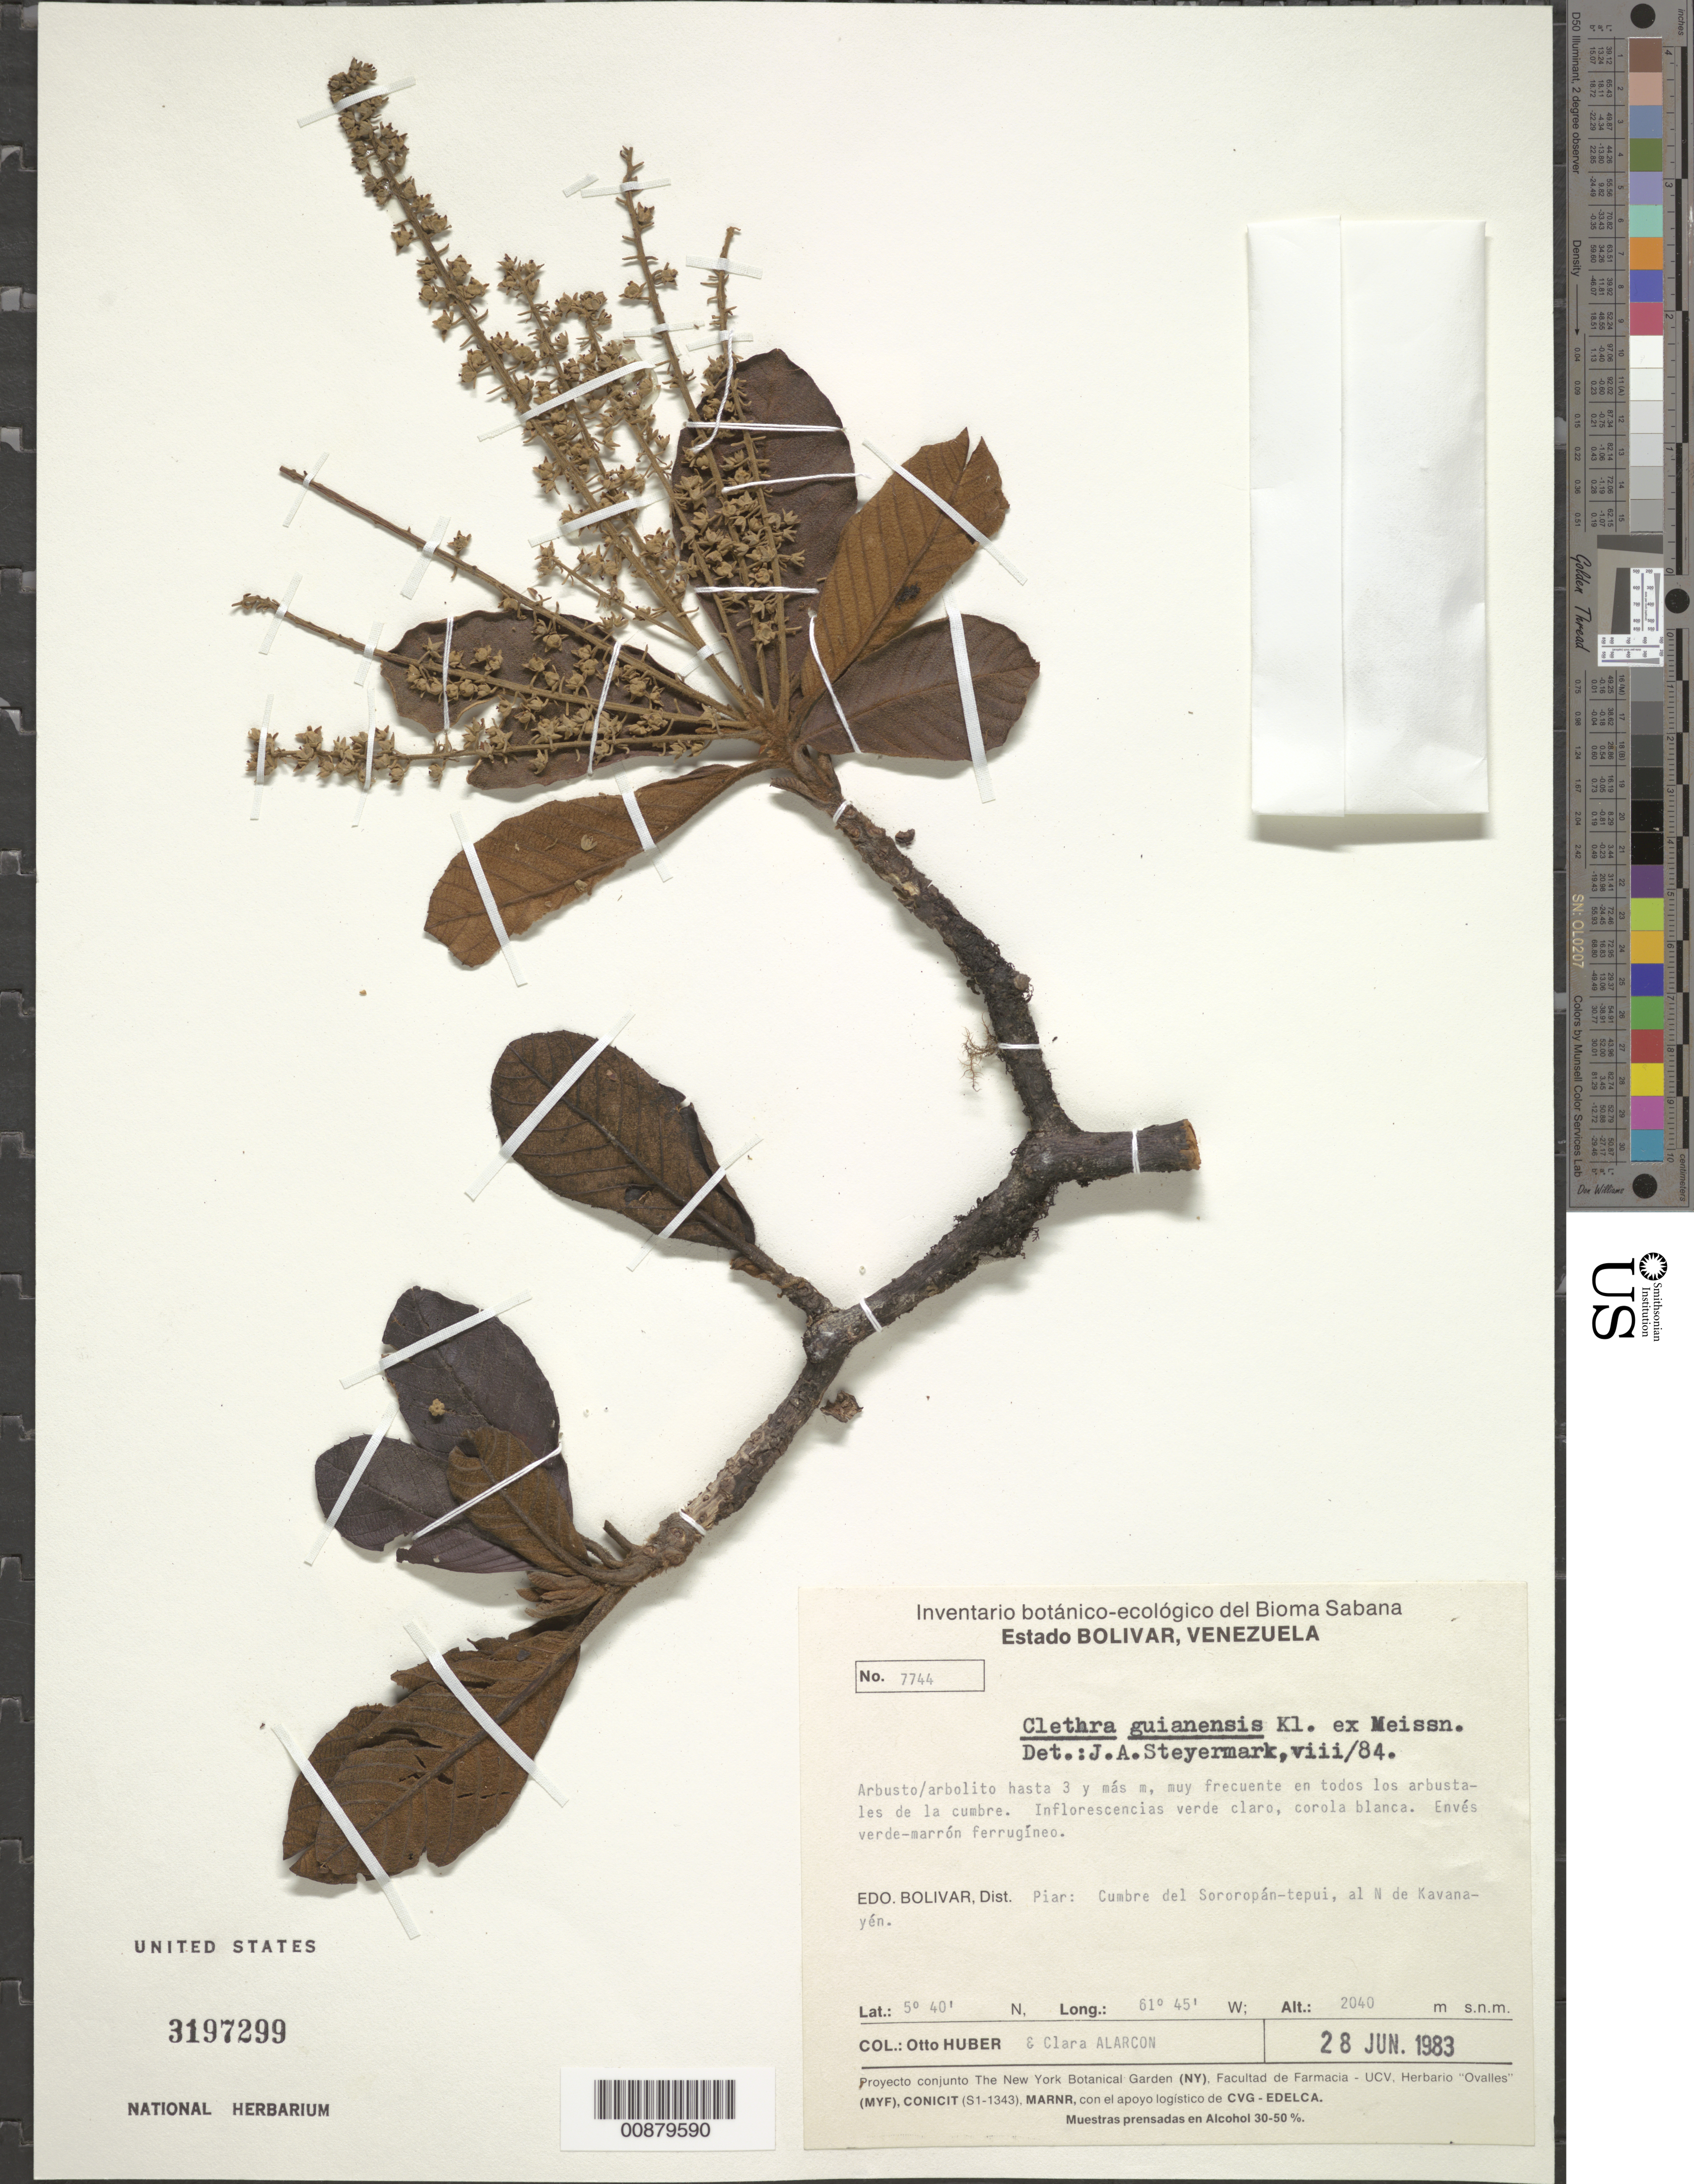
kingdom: Plantae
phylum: Tracheophyta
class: Magnoliopsida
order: Ericales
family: Clethraceae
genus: Clethra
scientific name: Clethra guyanensis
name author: Klotzsch ex Meisn.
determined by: Steyermark, Julian A., (VEN)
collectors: O. Huber & C. Alarcon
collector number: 7744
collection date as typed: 28-Jun-83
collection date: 1983-06-28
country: Venezuela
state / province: Bolívar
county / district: Piar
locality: Sororopán-tepuí, cumbre, al N de Kavanayén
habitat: Todos los arbustales de la cumbre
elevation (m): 2040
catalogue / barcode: US 3197299